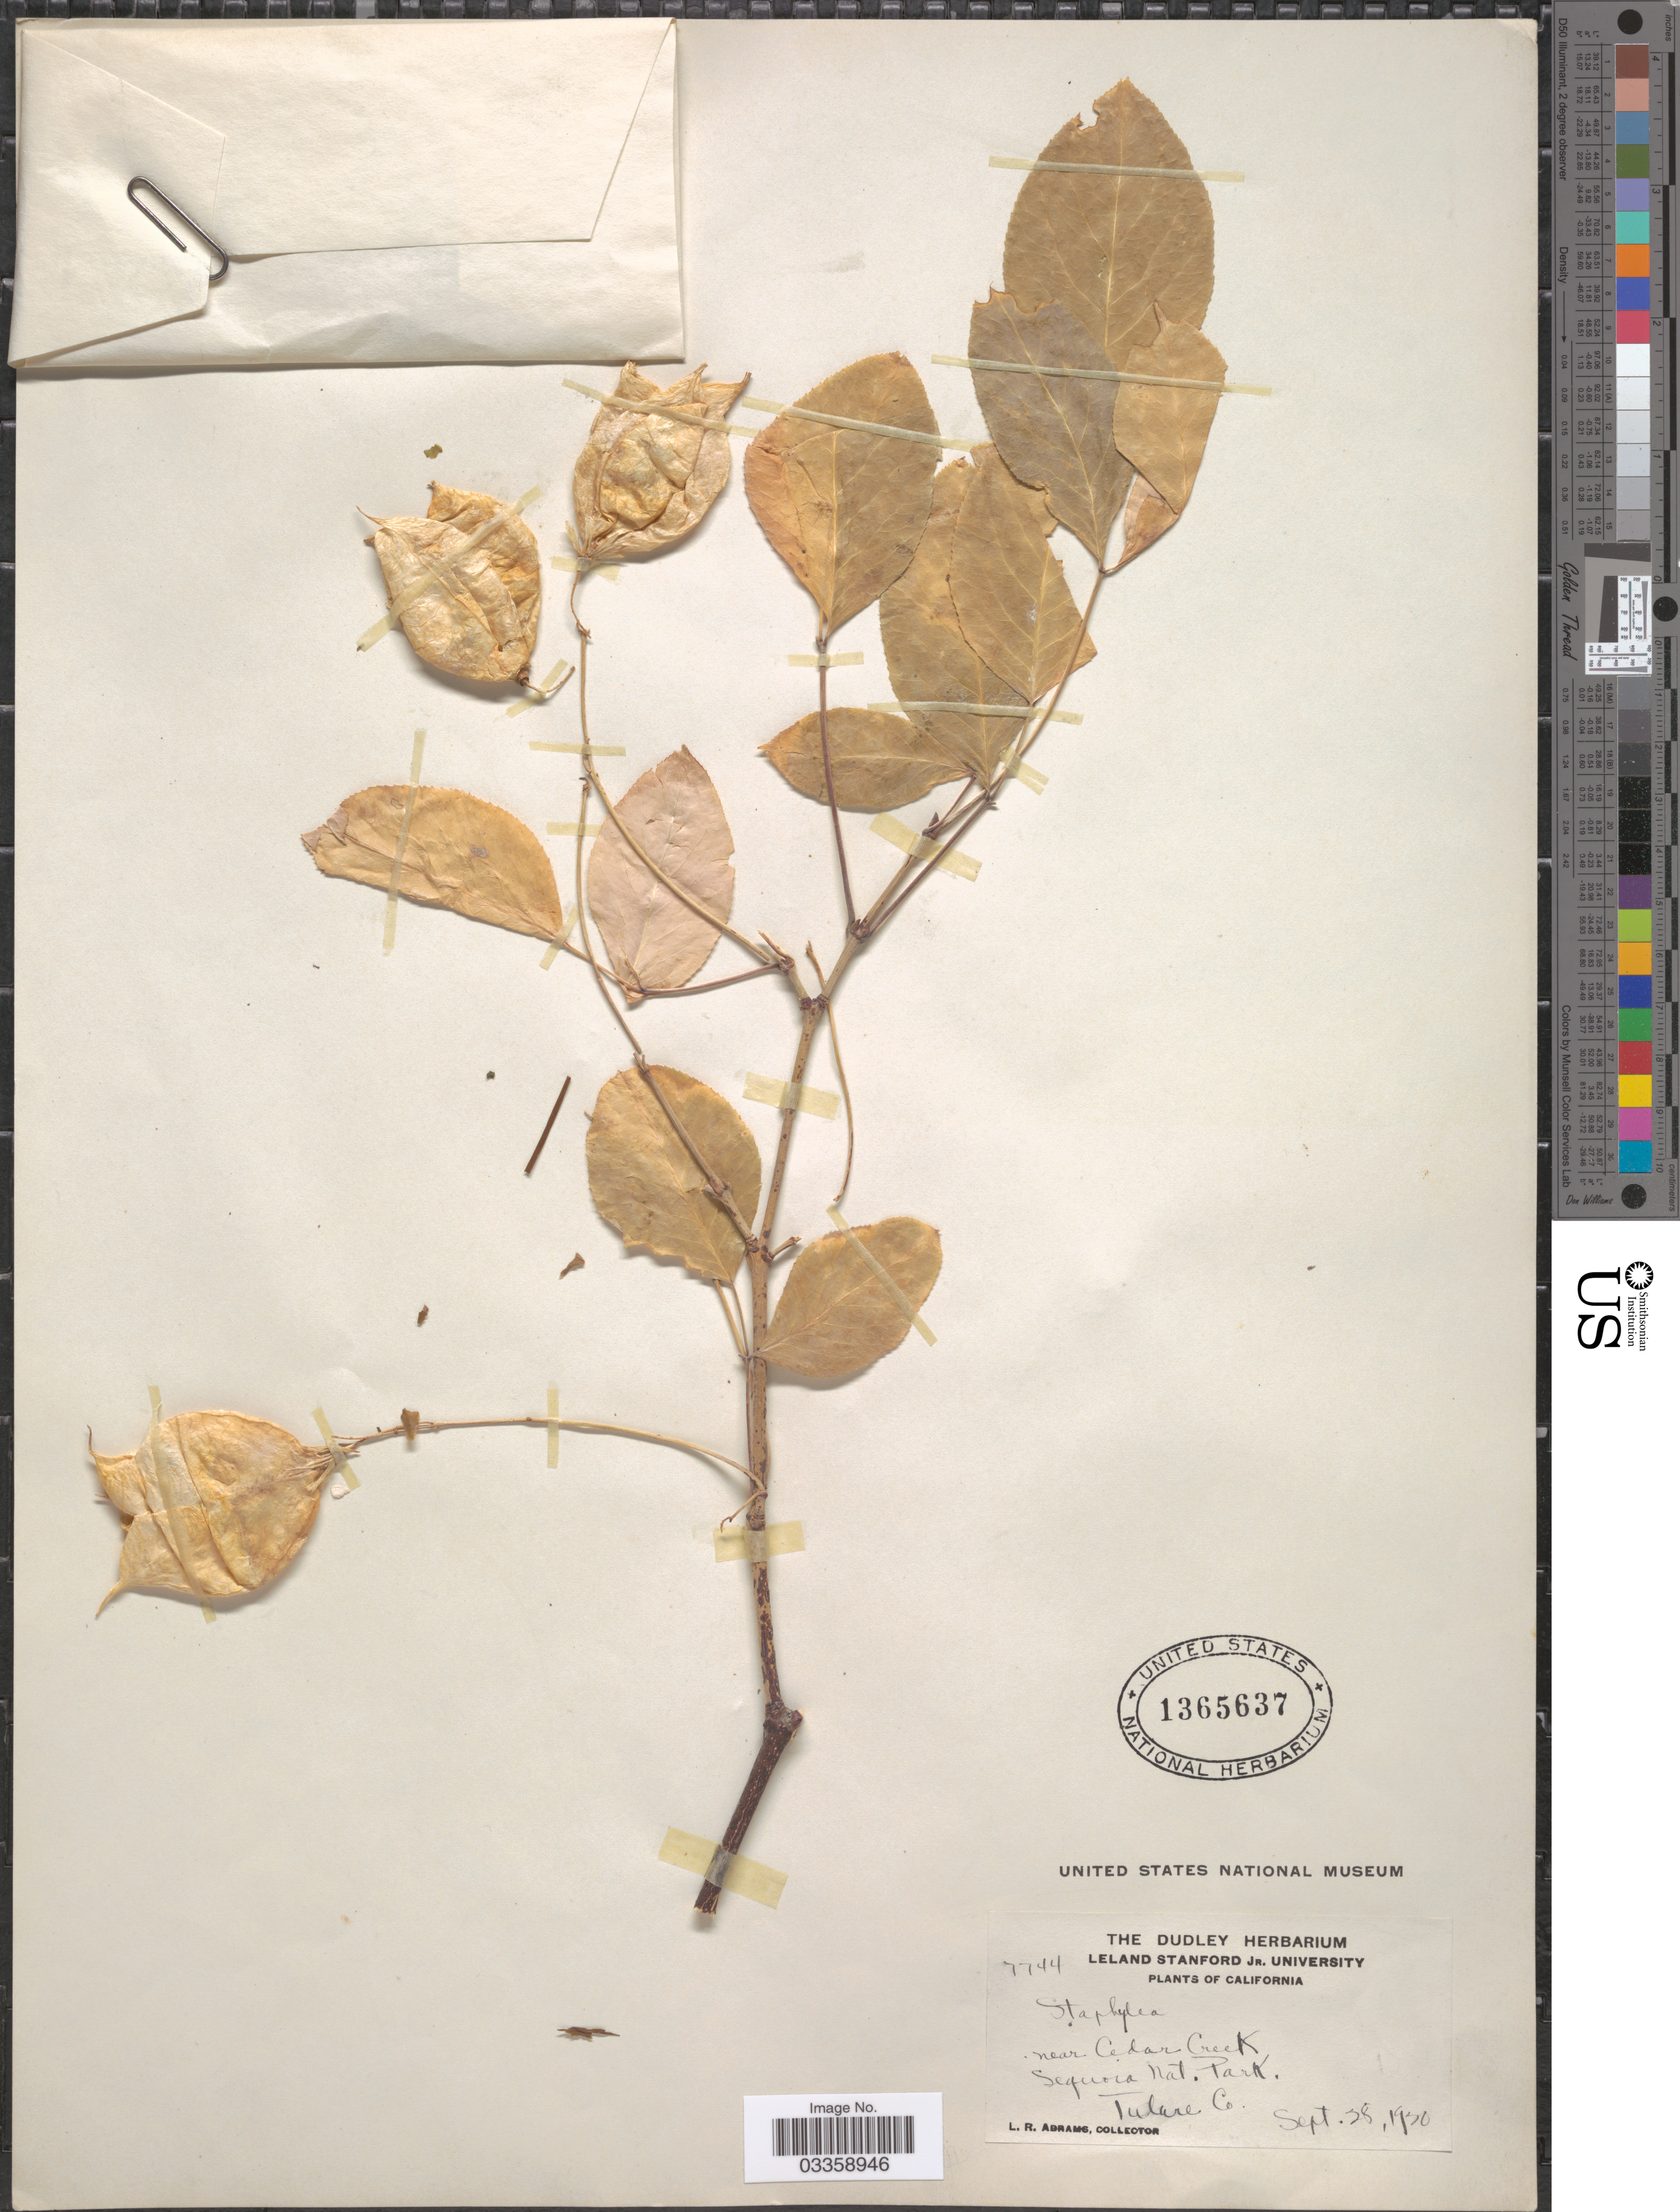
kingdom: Plantae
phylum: Tracheophyta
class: Magnoliopsida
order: Crossosomatales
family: Staphyleaceae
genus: Staphylea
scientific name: Staphylea sp.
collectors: L. Abrams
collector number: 7744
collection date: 1950-09-28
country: United States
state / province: California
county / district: Tulare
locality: Near Cedar Creek. Sequoia Nat. Park. Tulare Co.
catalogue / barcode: US 1365637